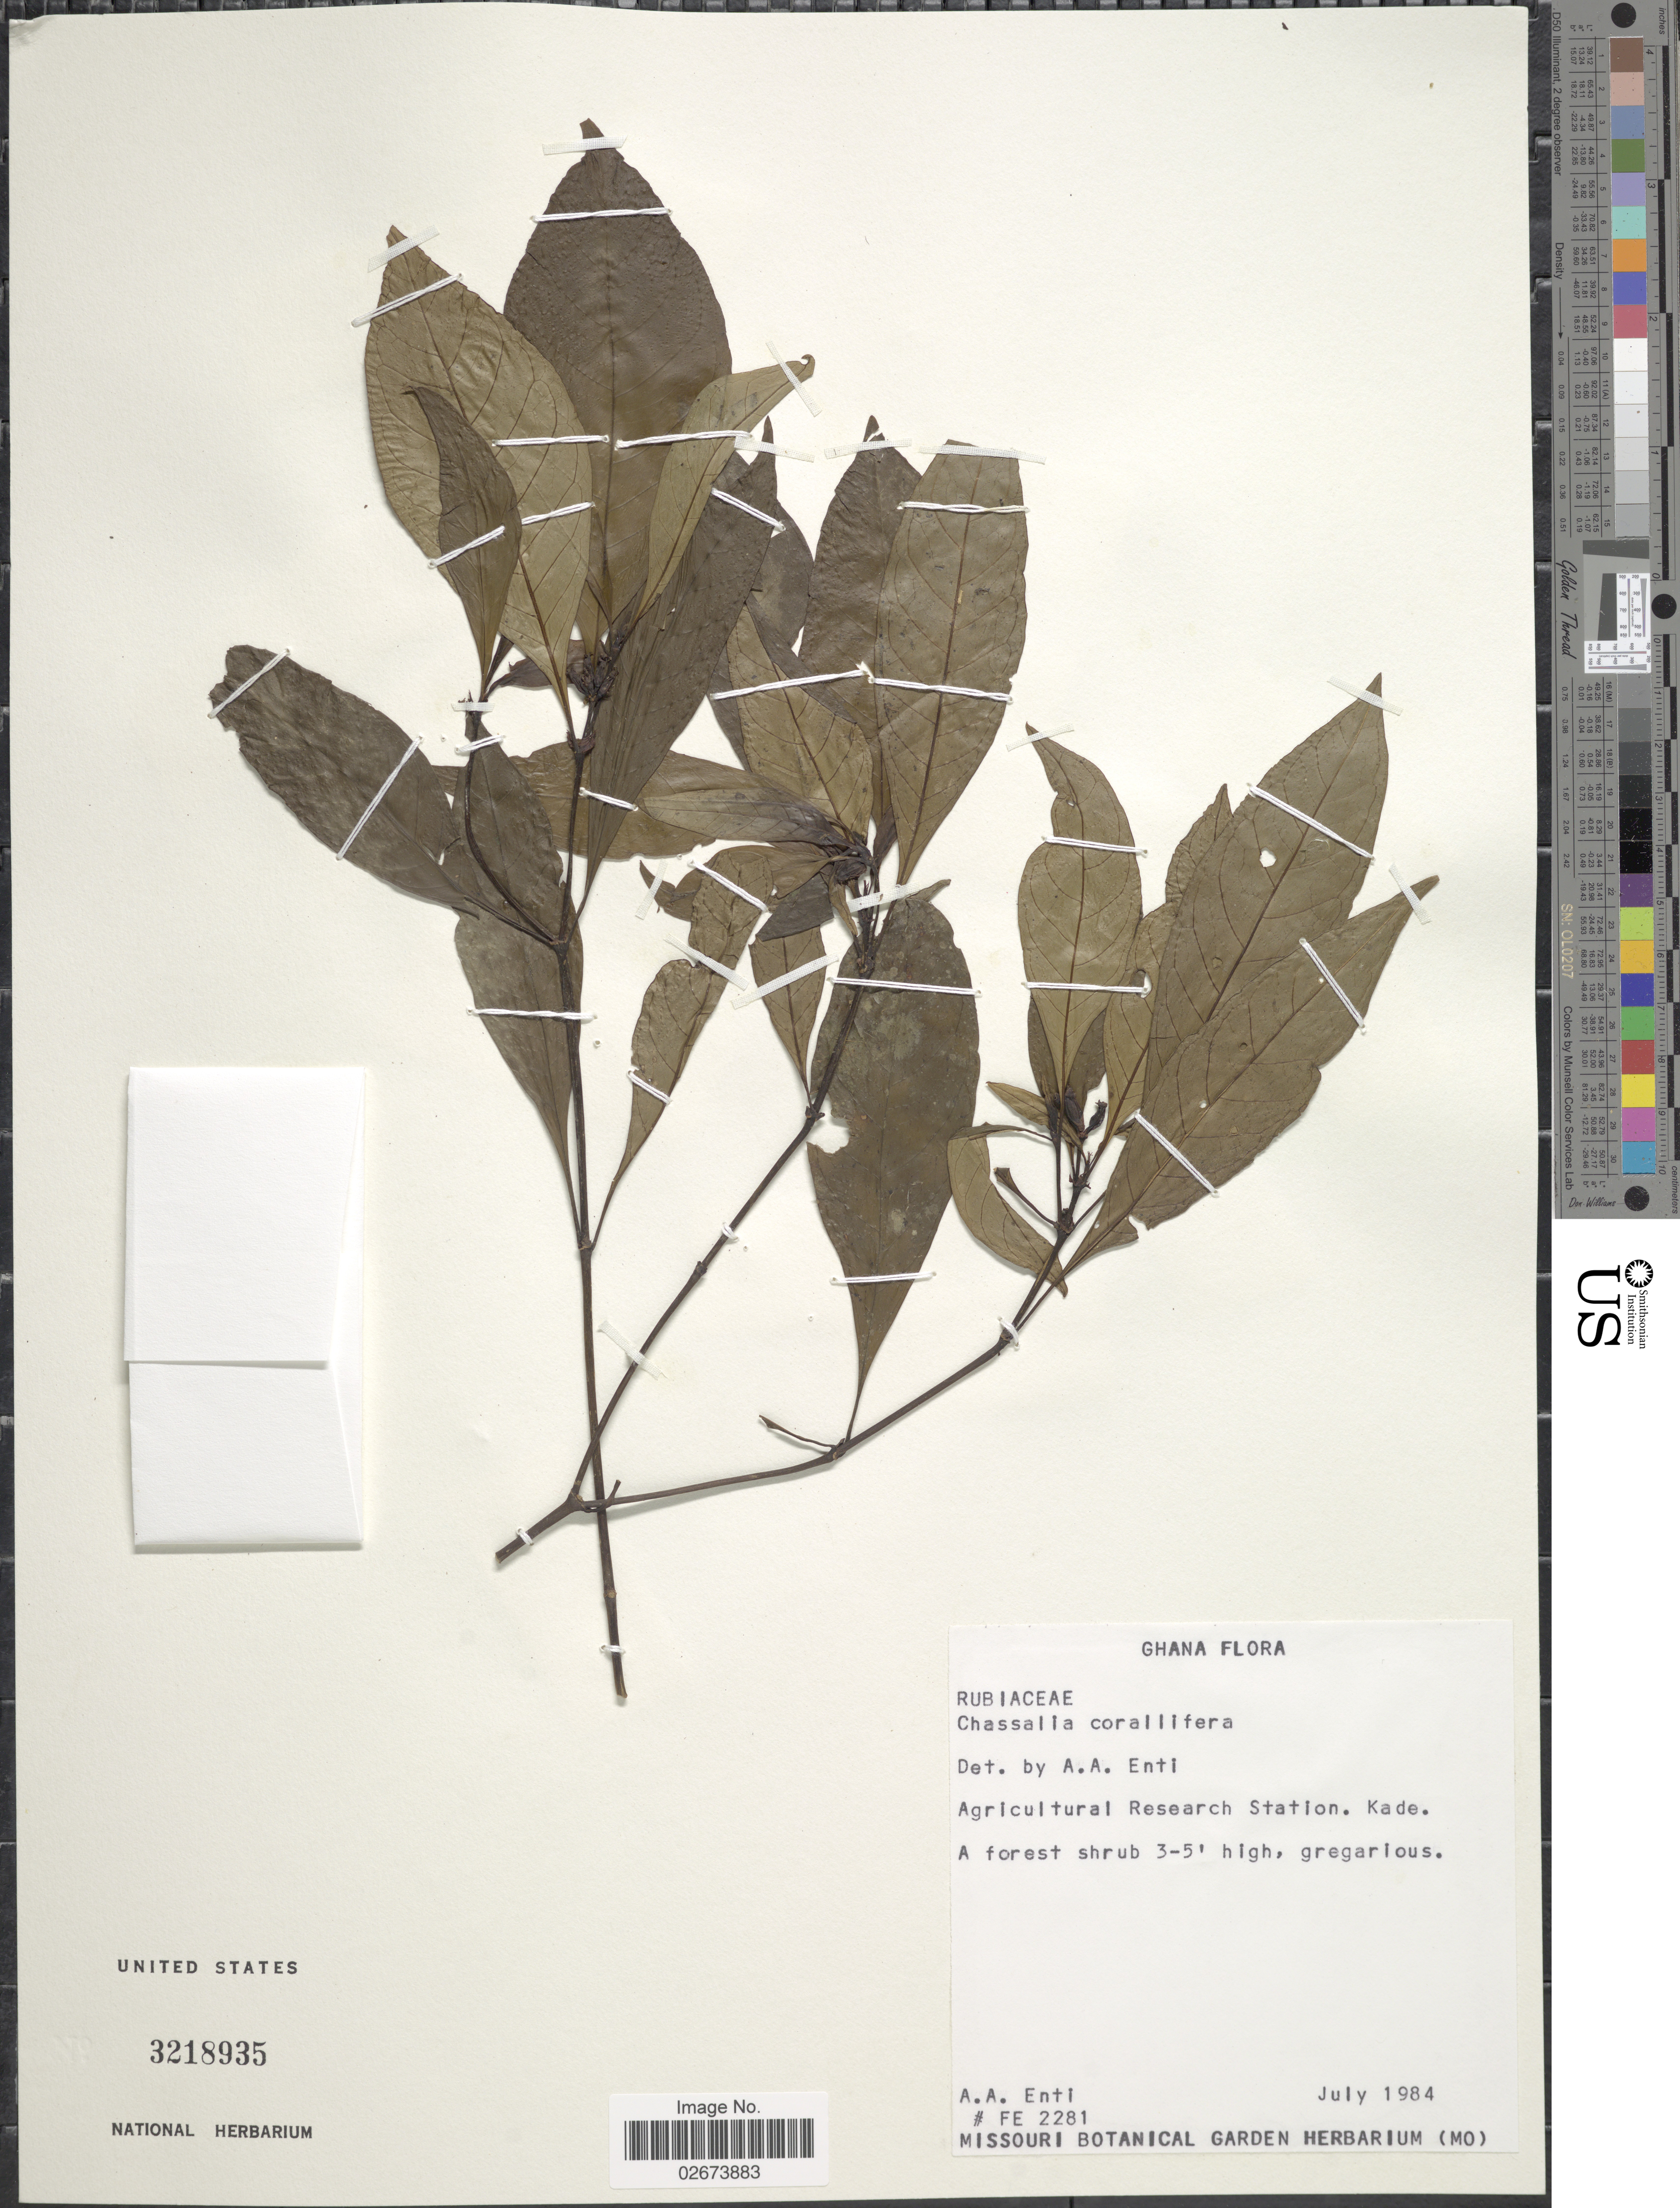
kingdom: Plantae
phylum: Tracheophyta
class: Magnoliopsida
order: Gentianales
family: Rubiaceae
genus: Chassalia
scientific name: Chassalia corallifera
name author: (De Wild. ex A. Chev.) Hepper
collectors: A. Enti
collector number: FE 2281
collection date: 1984-07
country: Ghana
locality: Agricultural Research Station, Kade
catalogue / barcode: US 3218935